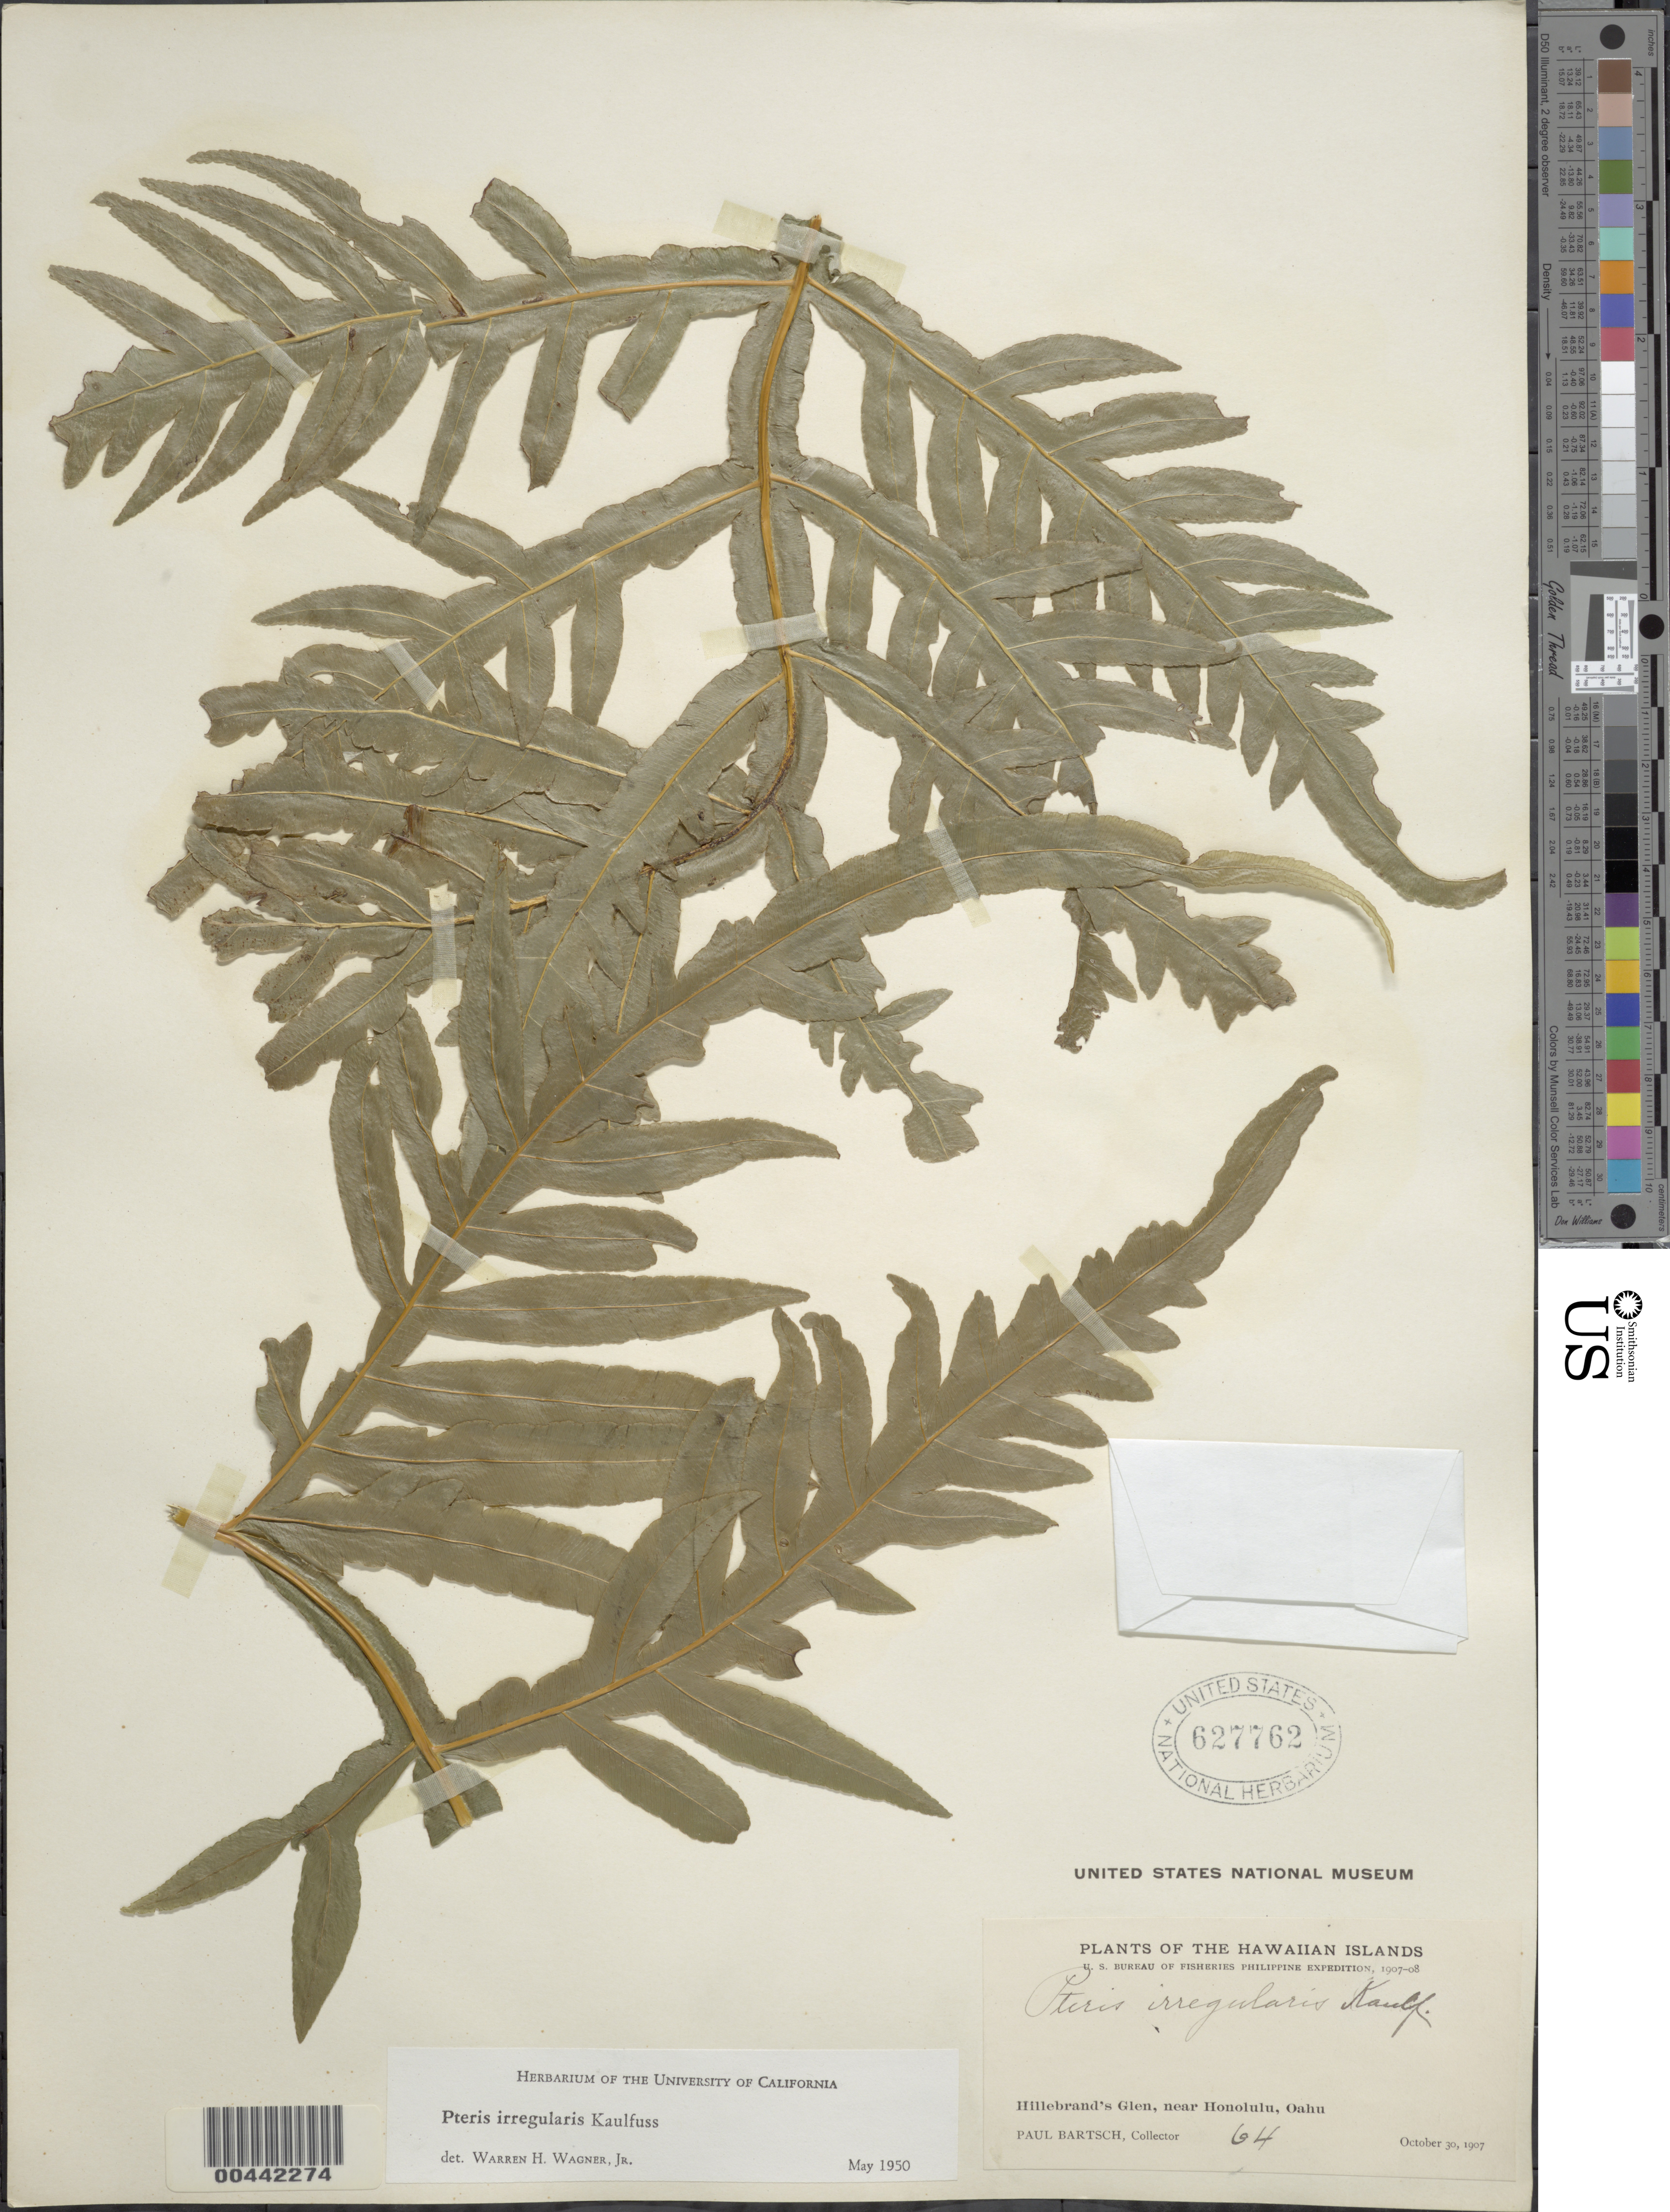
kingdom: Plantae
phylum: Tracheophyta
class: Polypodiopsida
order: Polypodiales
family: Pteridaceae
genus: Pteris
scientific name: Pteris irregularis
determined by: Wagner, W. H.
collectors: P. Bartsch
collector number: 64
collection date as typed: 30 Oct 1907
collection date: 1907-10-30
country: United States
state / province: Hawaii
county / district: Honolulu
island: Oahu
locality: Hillebrand's Glen, near Honolulu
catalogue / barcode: US 627762